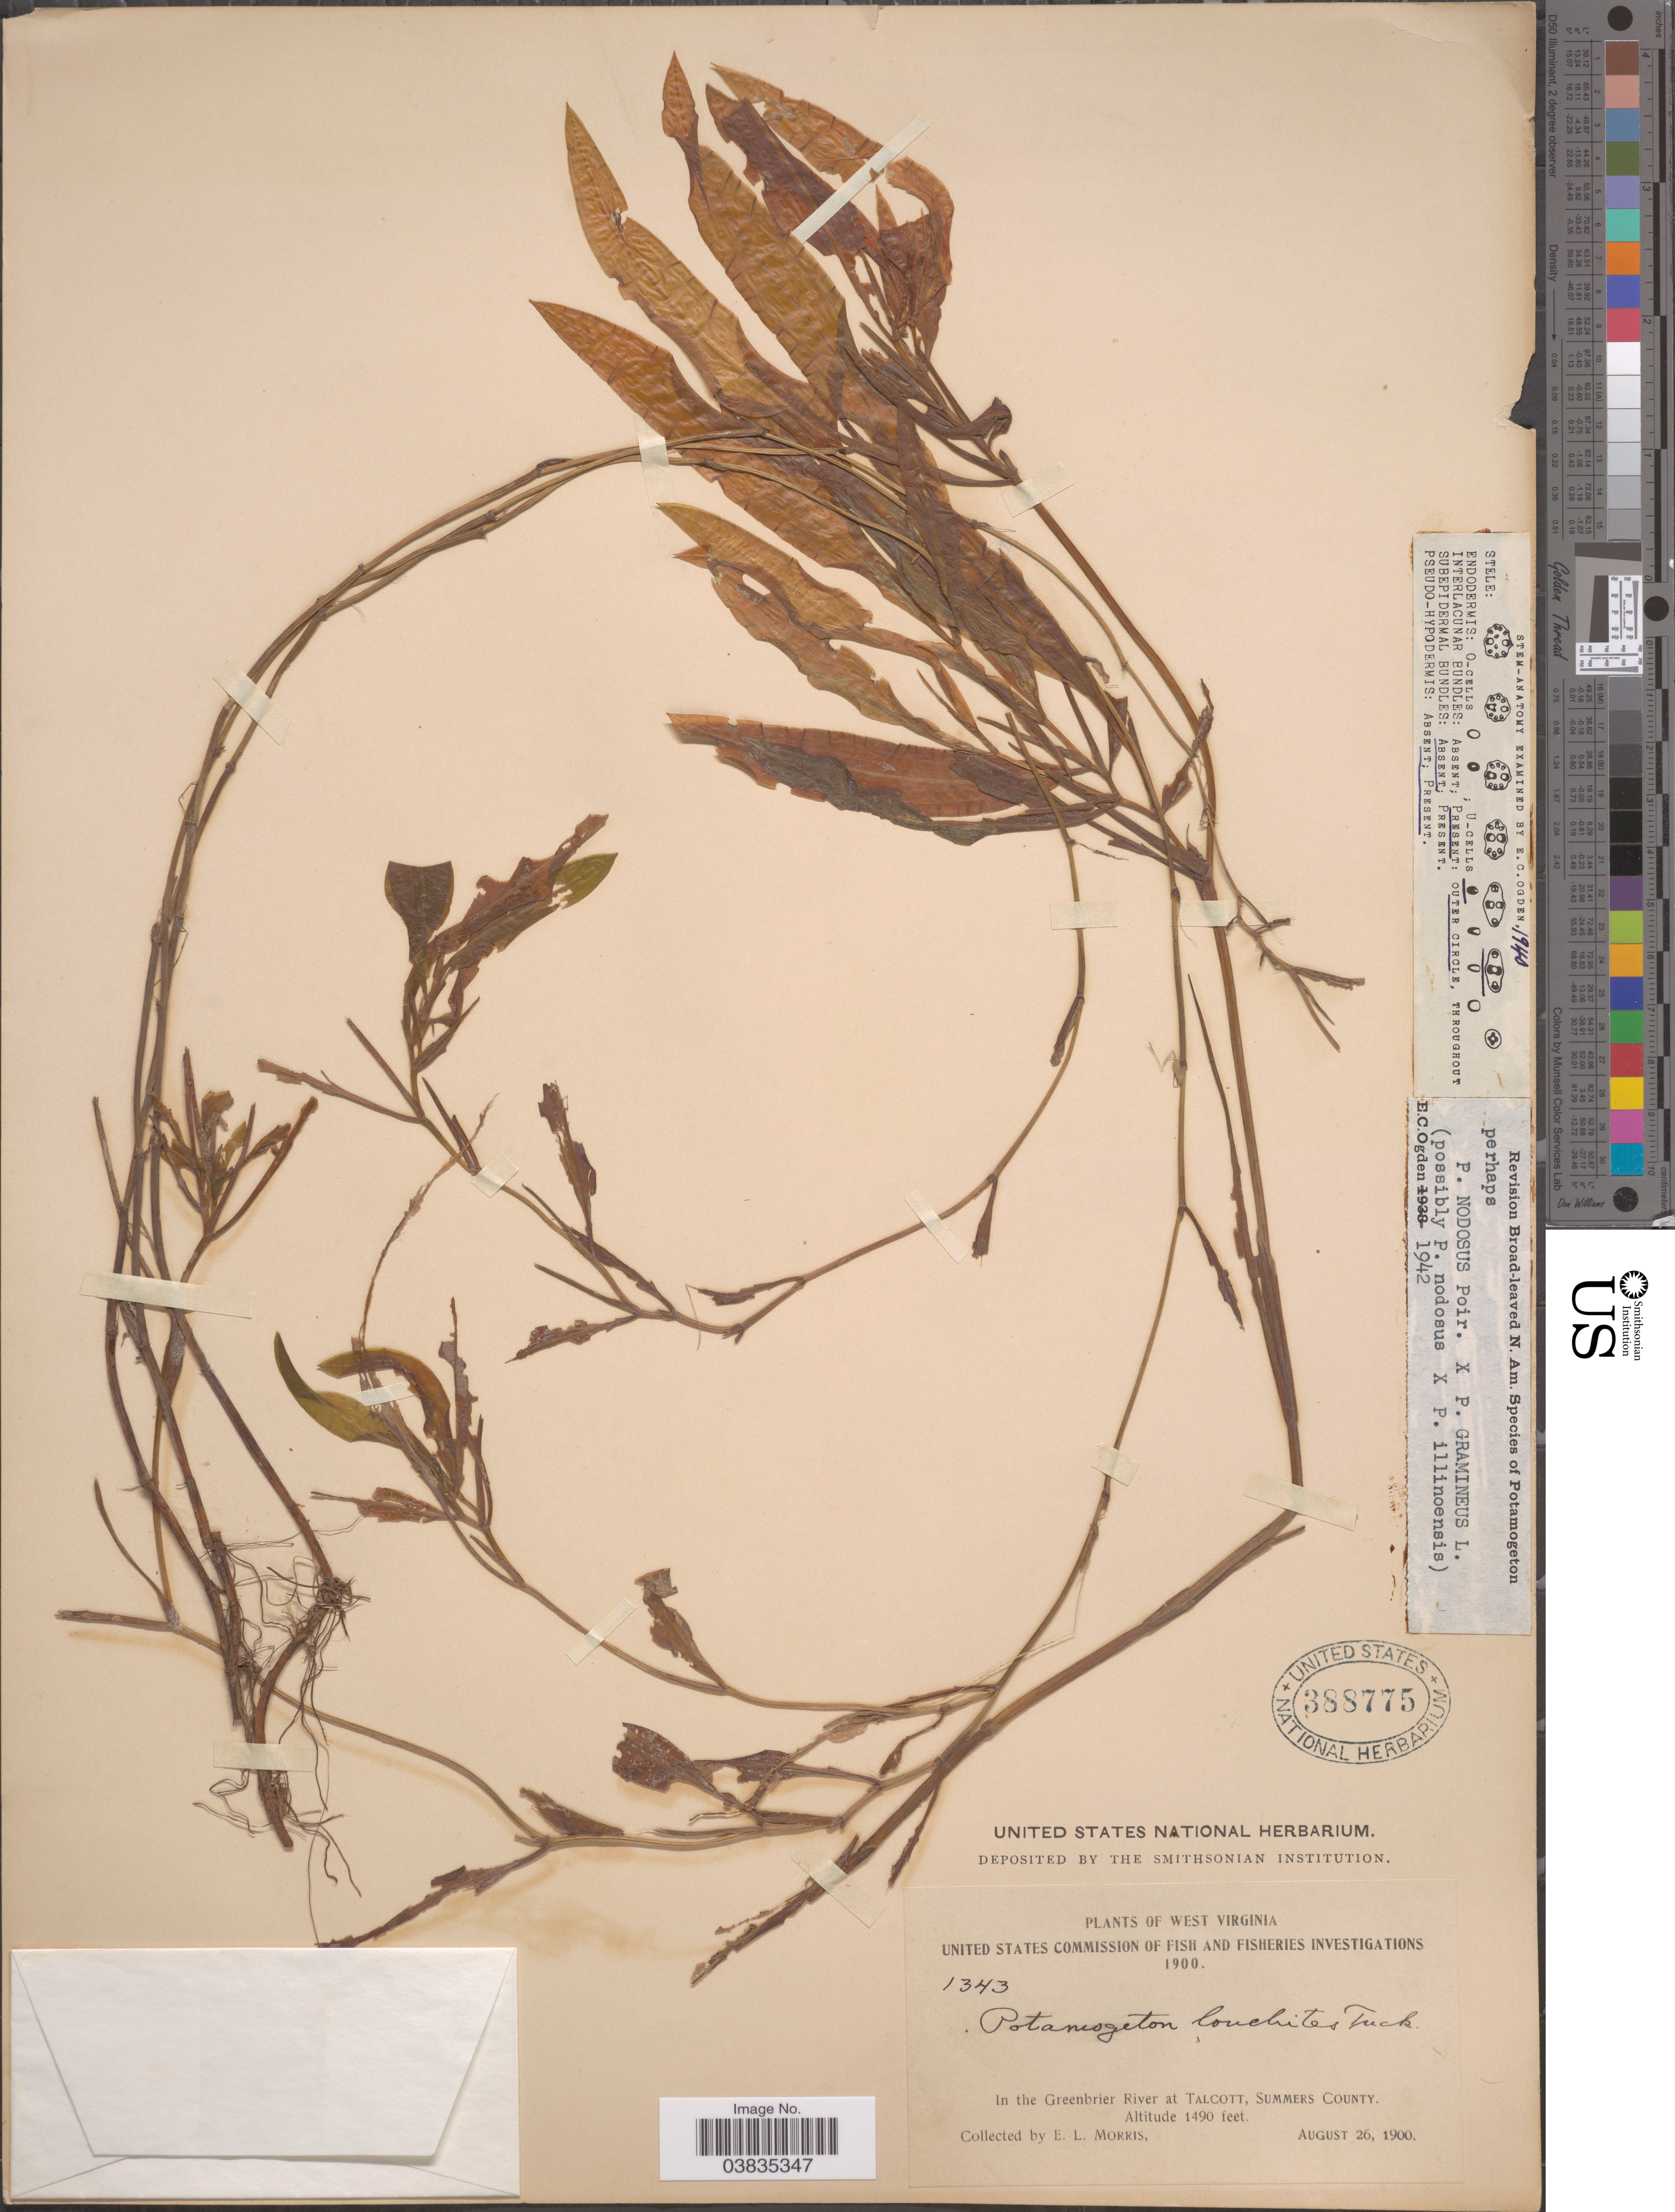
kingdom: Plantae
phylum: Tracheophyta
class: Liliopsida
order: Alismatales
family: Potamogetonaceae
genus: Potamogeton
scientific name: Potamogeton gramineus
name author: L.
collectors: E. Morris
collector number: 1343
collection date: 1900-08-26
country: United States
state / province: West Virginia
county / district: Summers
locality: In the Greenbrier River at Talcott, Summers County.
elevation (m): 454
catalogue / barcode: US 388775